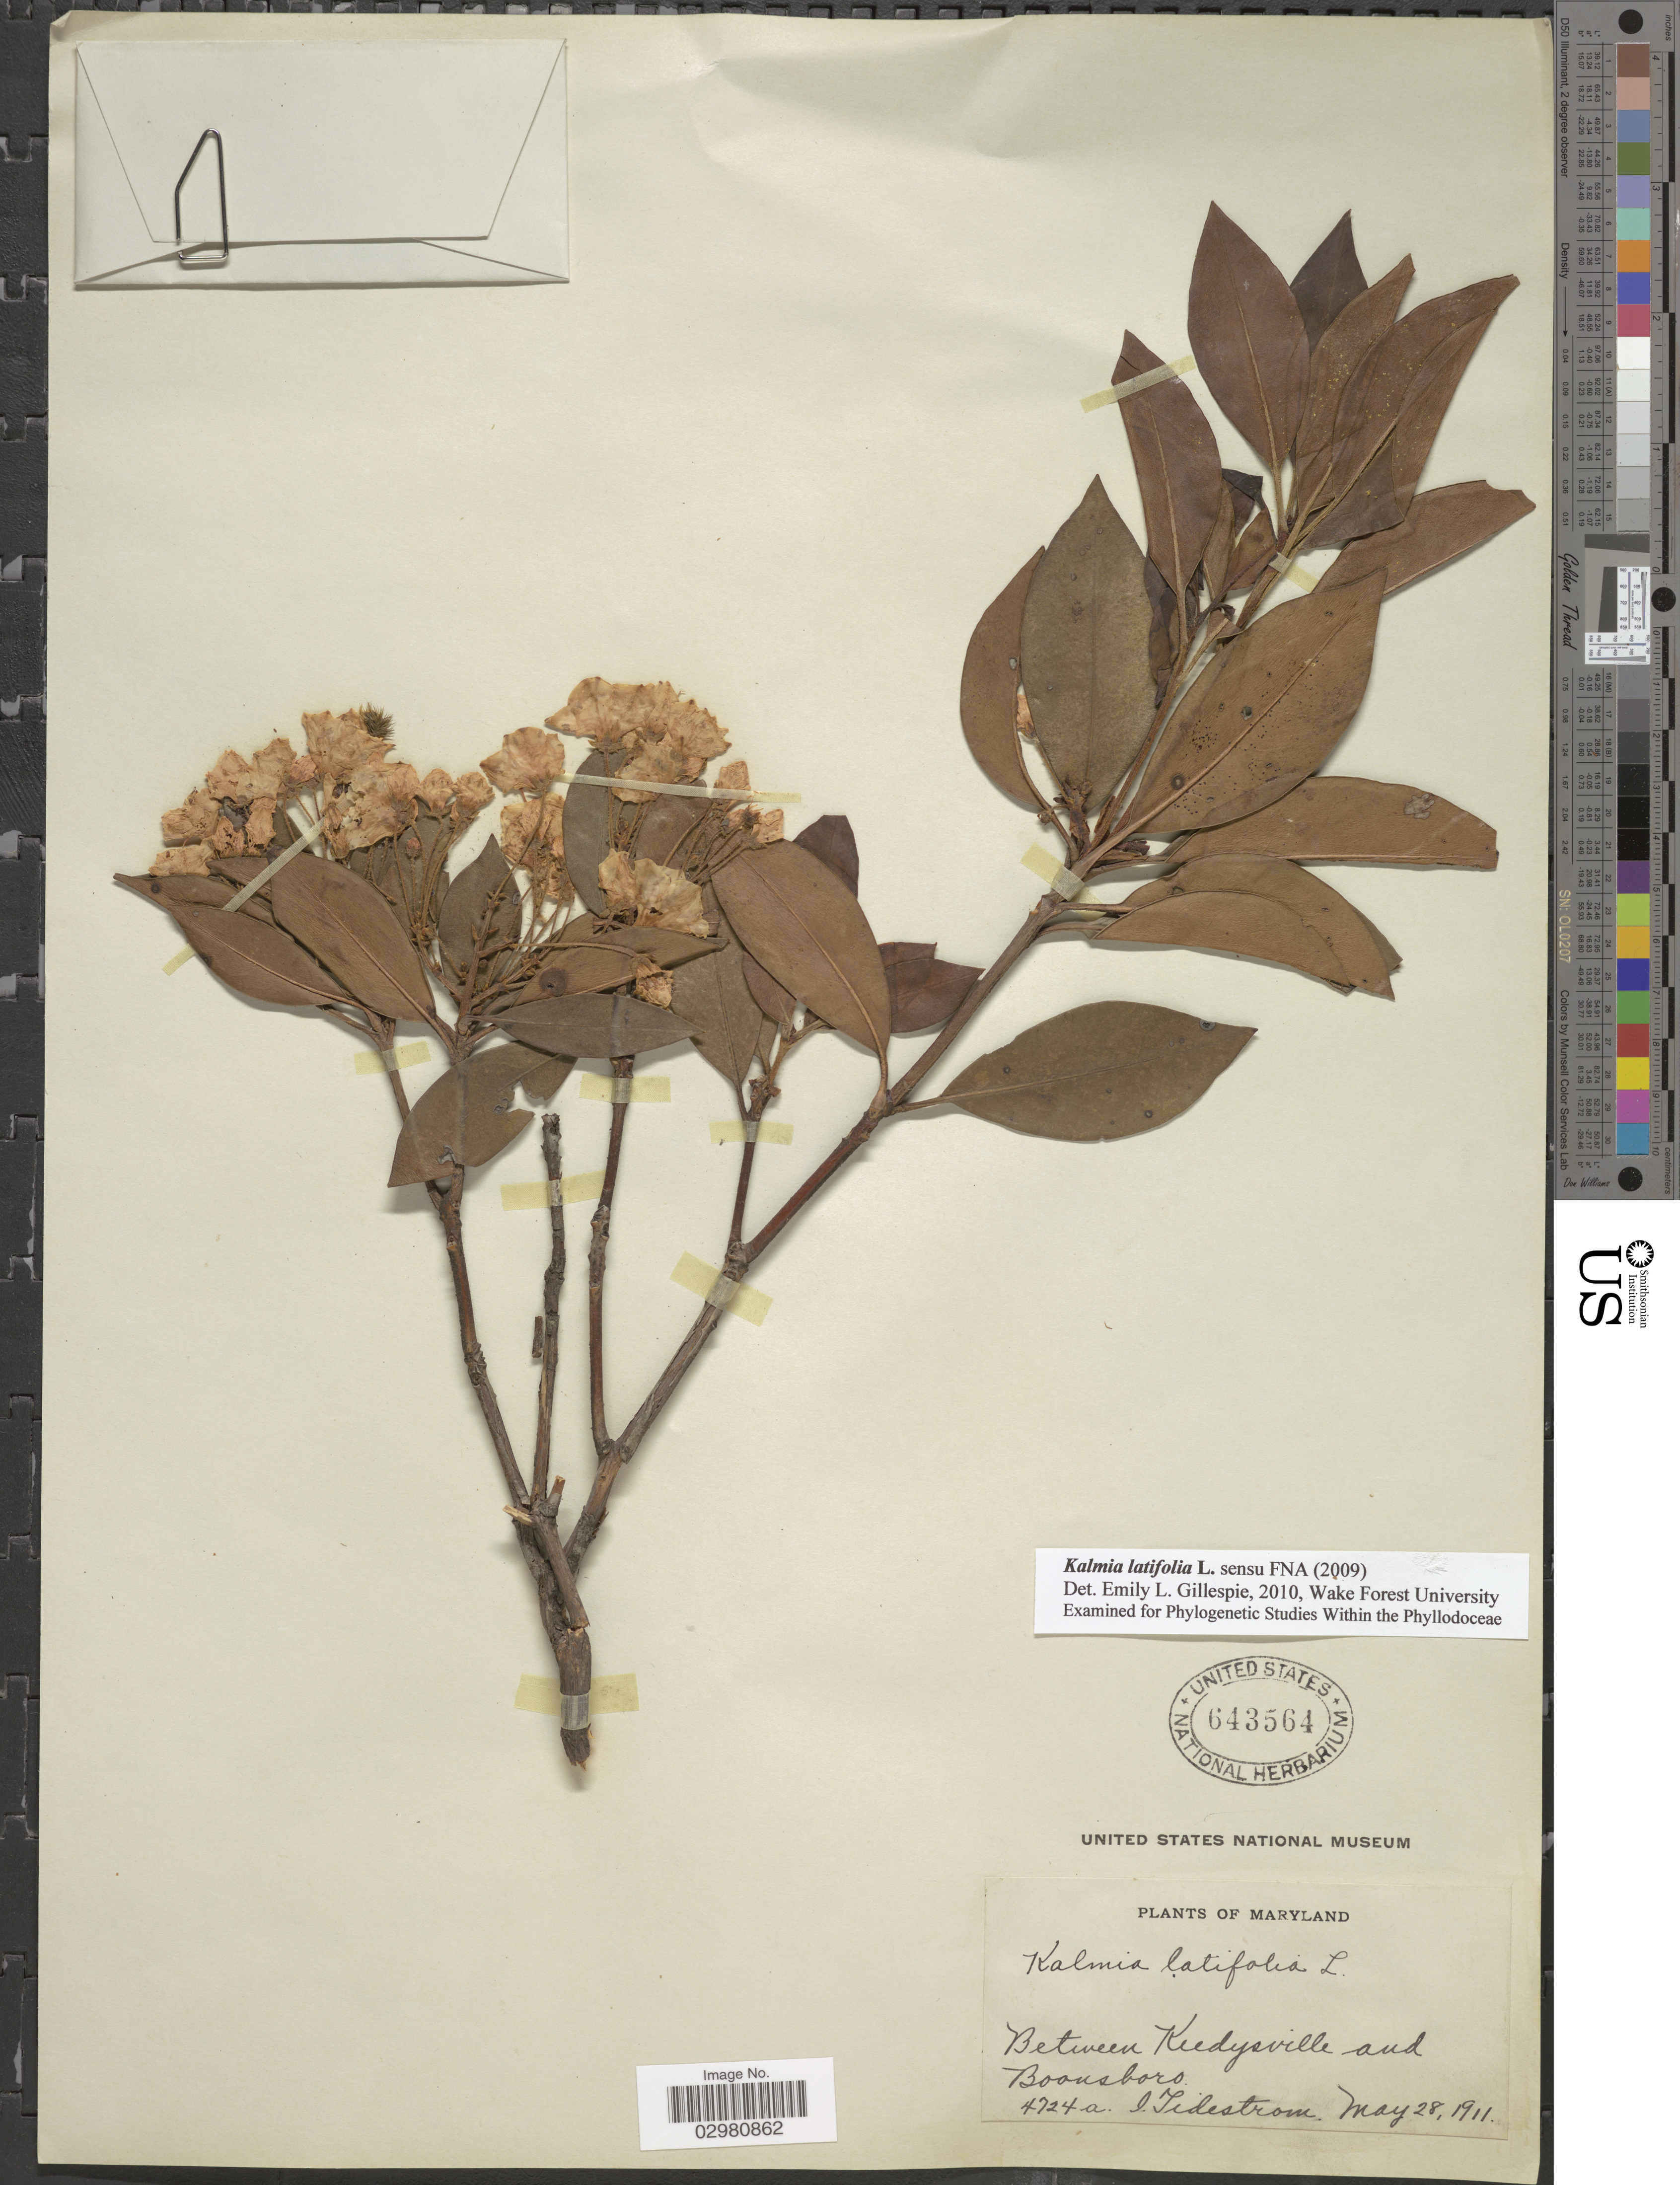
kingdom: Plantae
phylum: Tracheophyta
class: Magnoliopsida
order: Ericales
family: Ericaceae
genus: Kalmia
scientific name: Kalmia latifolia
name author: L.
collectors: I. F. Tidestrom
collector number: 4724a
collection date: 1911-05-28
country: United States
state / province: Maryland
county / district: Washington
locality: Between Keedysville and Boonsboro.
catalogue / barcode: US 643564